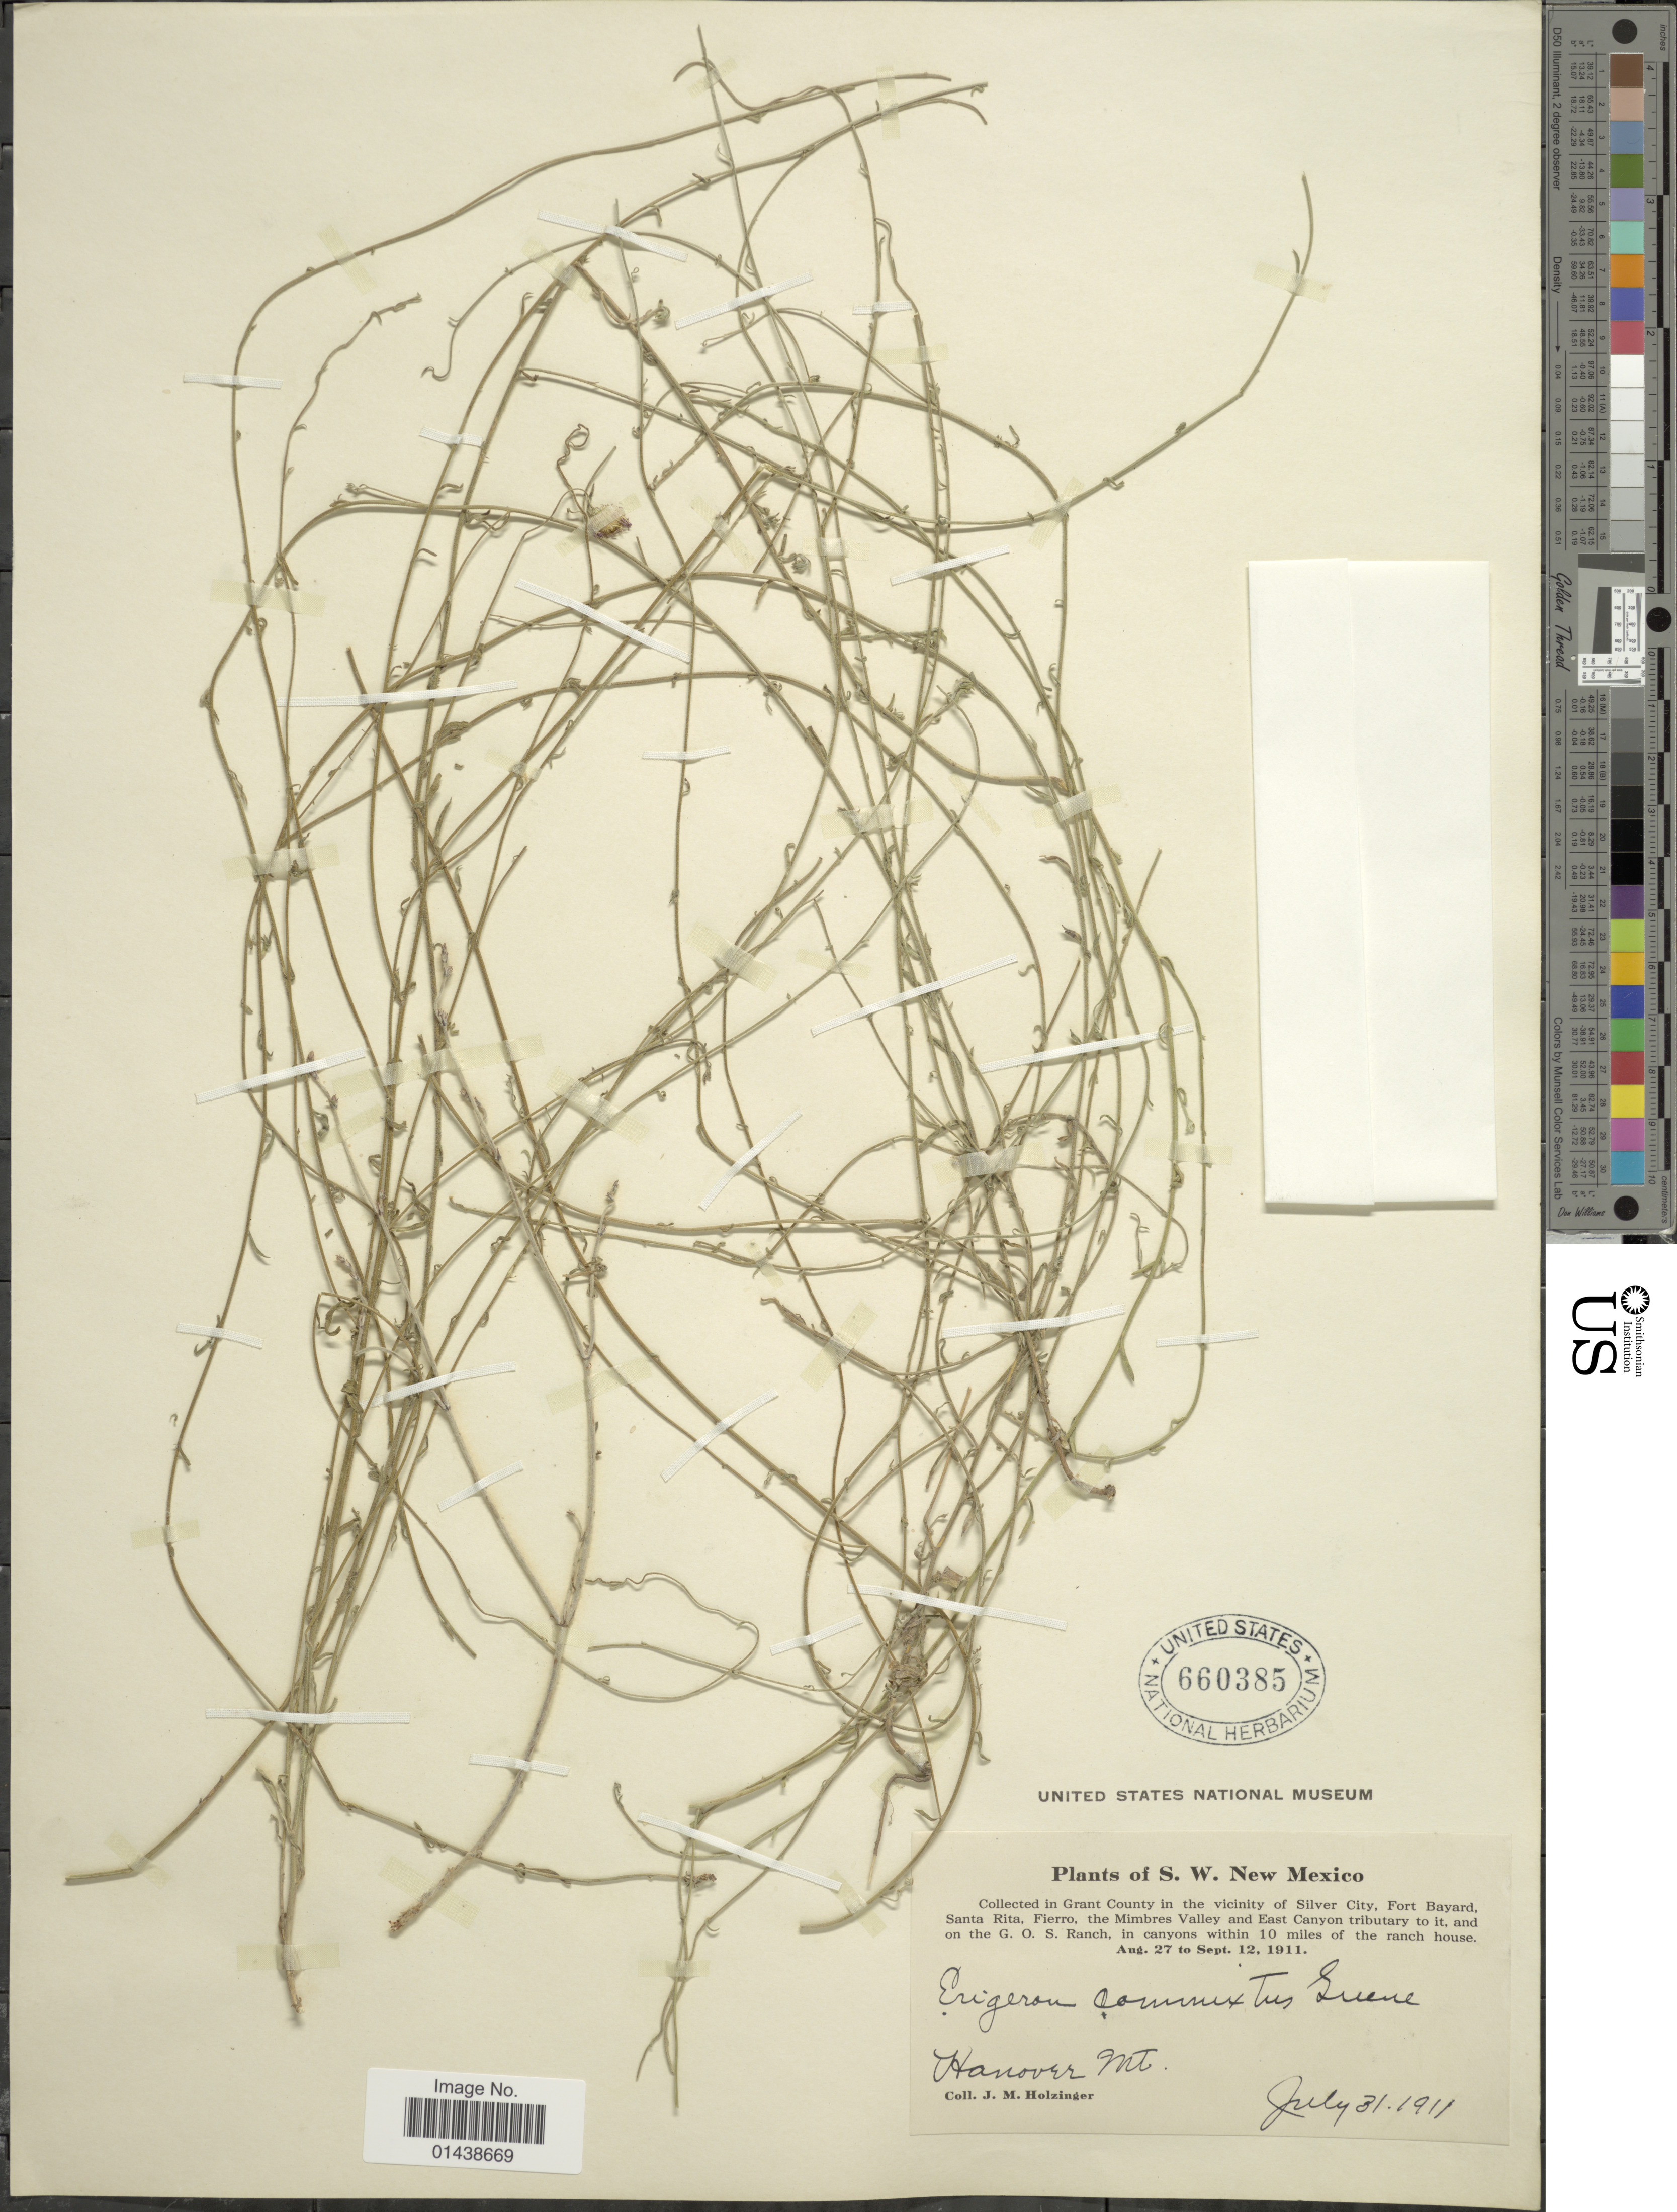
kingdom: Plantae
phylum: Tracheophyta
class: Magnoliopsida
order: Asterales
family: Asteraceae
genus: Erigeron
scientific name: Erigeron nudiflorus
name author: Buckley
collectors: J. M. Holzinger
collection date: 1911-07-31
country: United States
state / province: New Mexico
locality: S. W. New Mexico. Grant County in the vicinity of Silver City, Fort Bayard, Santa Rita, Fierro, the Mimbres Valley and East Canyon tributary to it, and on the G. O. S. Ranch, in canyons within 10 miles of the ranch house. Hanover Mt.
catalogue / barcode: US 660385